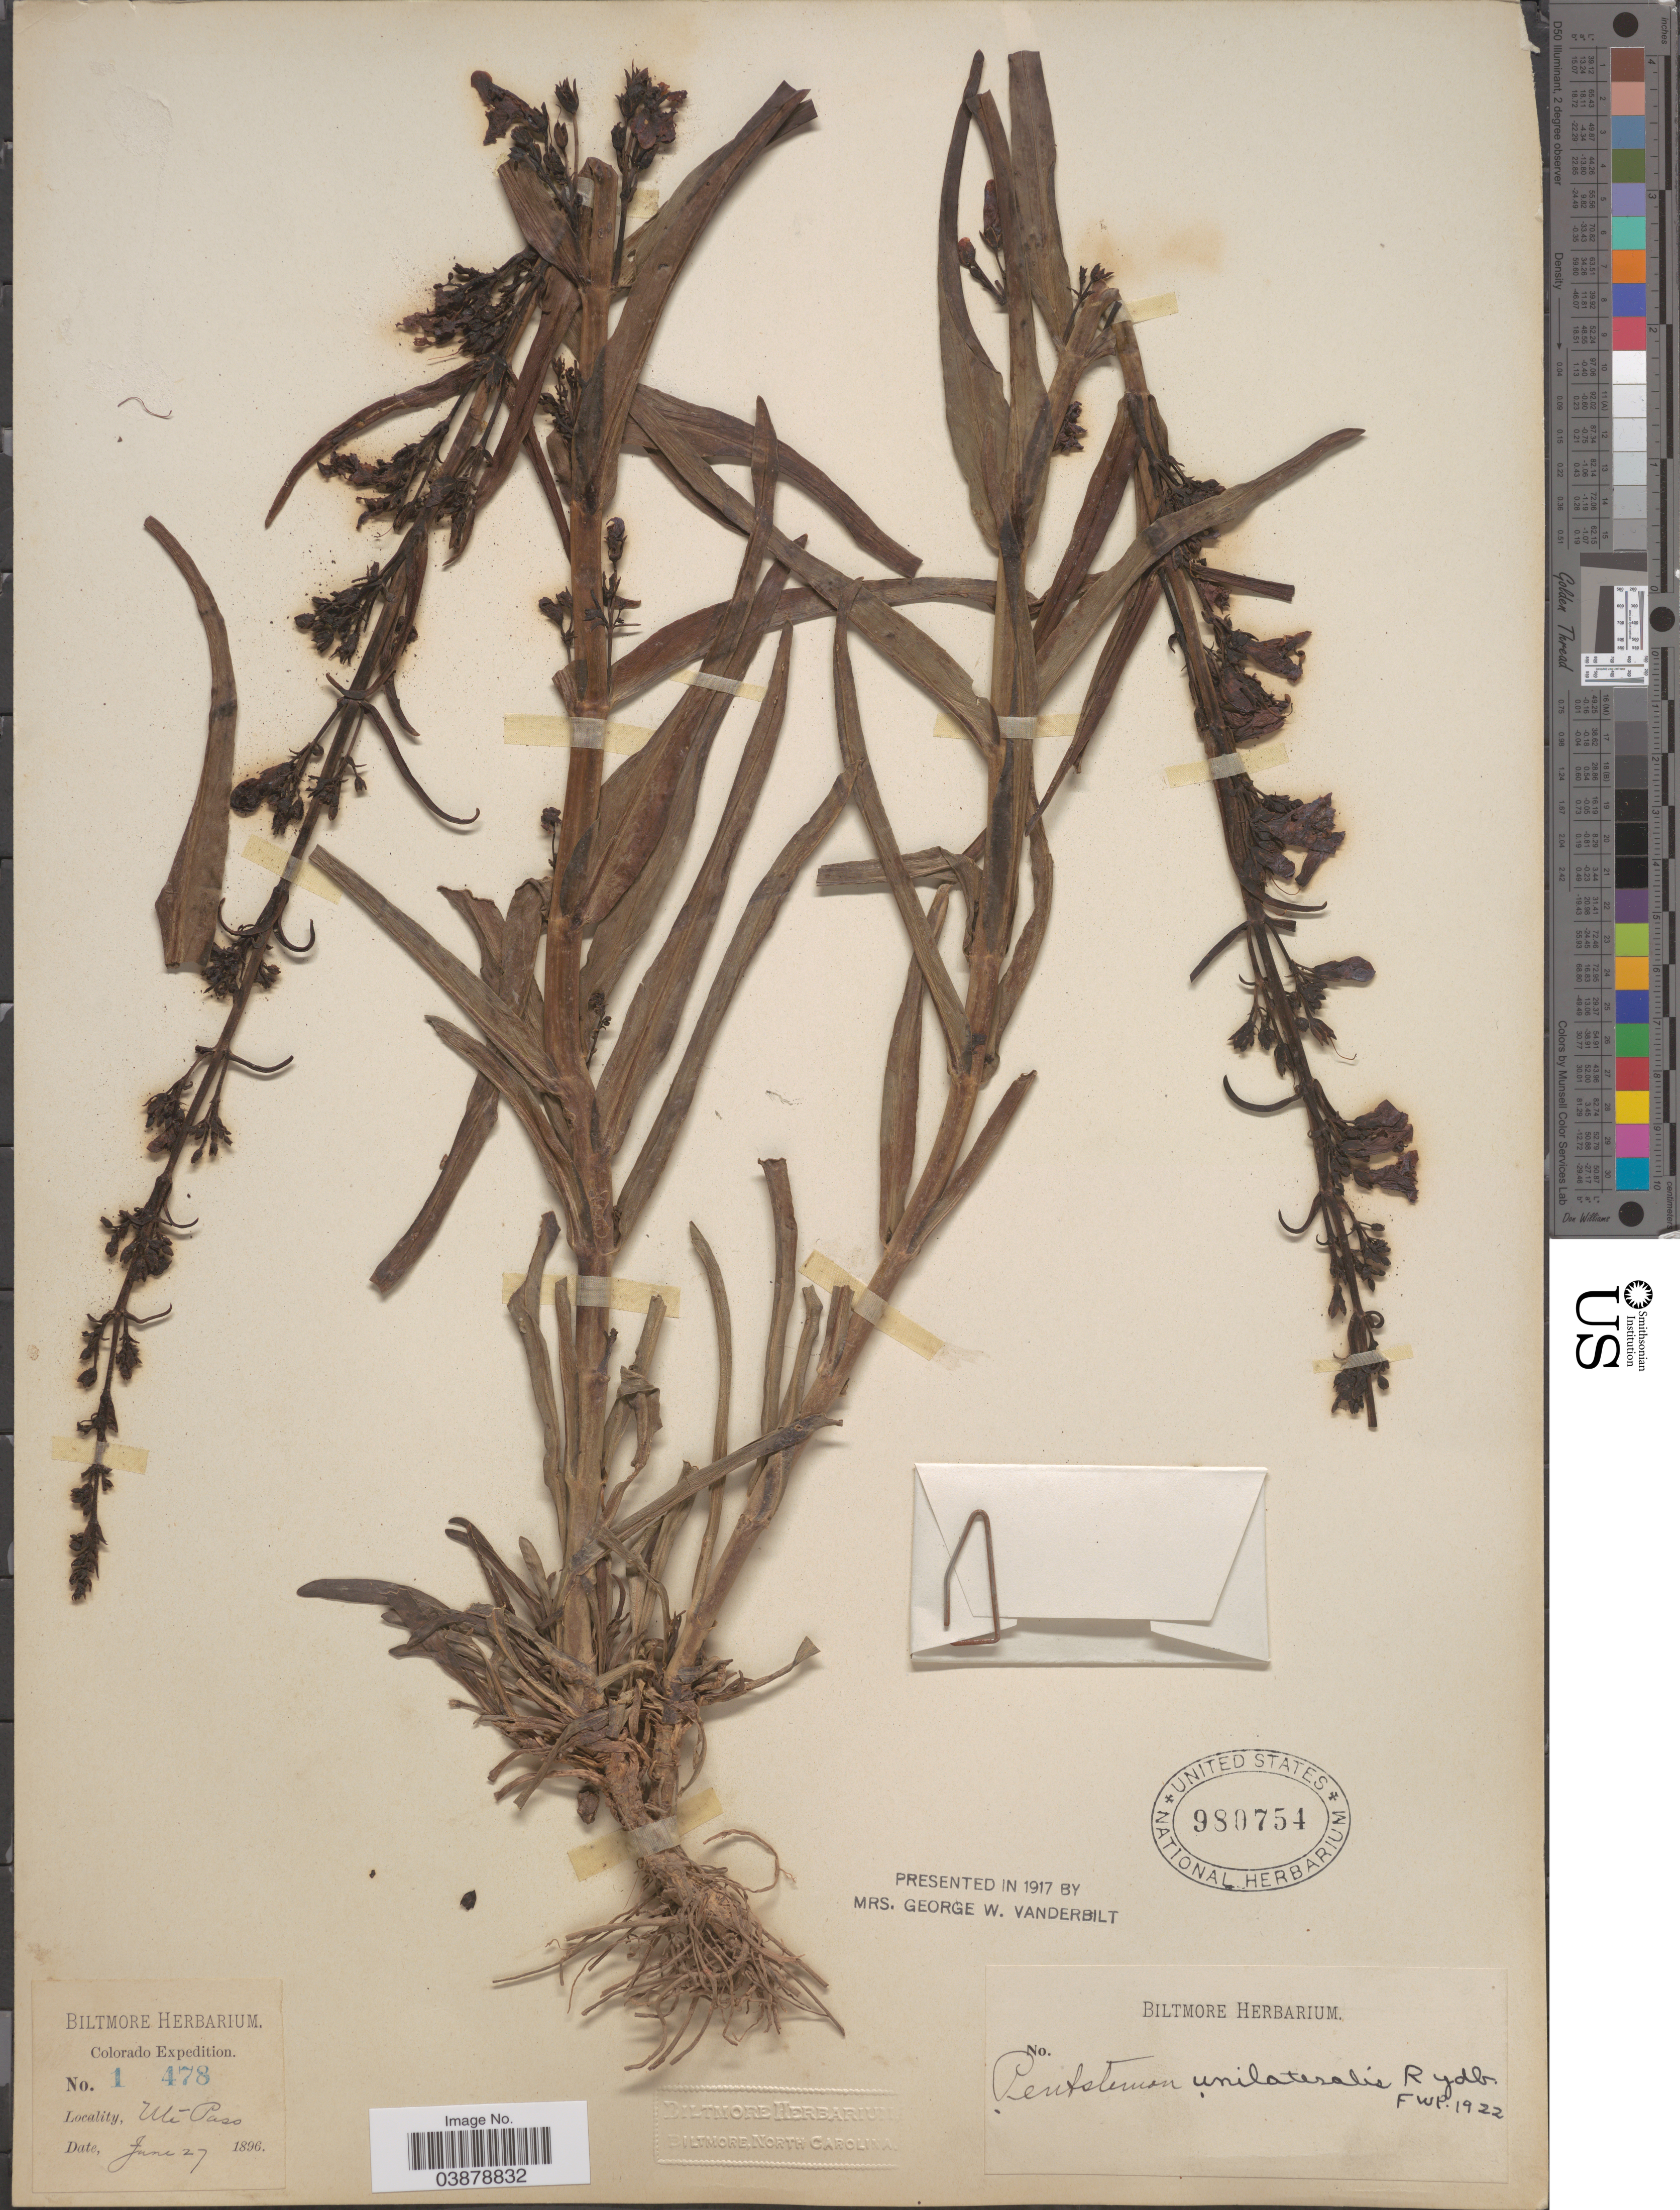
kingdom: Plantae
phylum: Tracheophyta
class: Magnoliopsida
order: Lamiales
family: Plantaginaceae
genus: Penstemon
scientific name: Penstemon unilateralis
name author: Rydb.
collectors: ex herb. Biltmore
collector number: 1478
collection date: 1896-06-27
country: United States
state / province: Colorado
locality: Ute Pass.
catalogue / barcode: US 980754